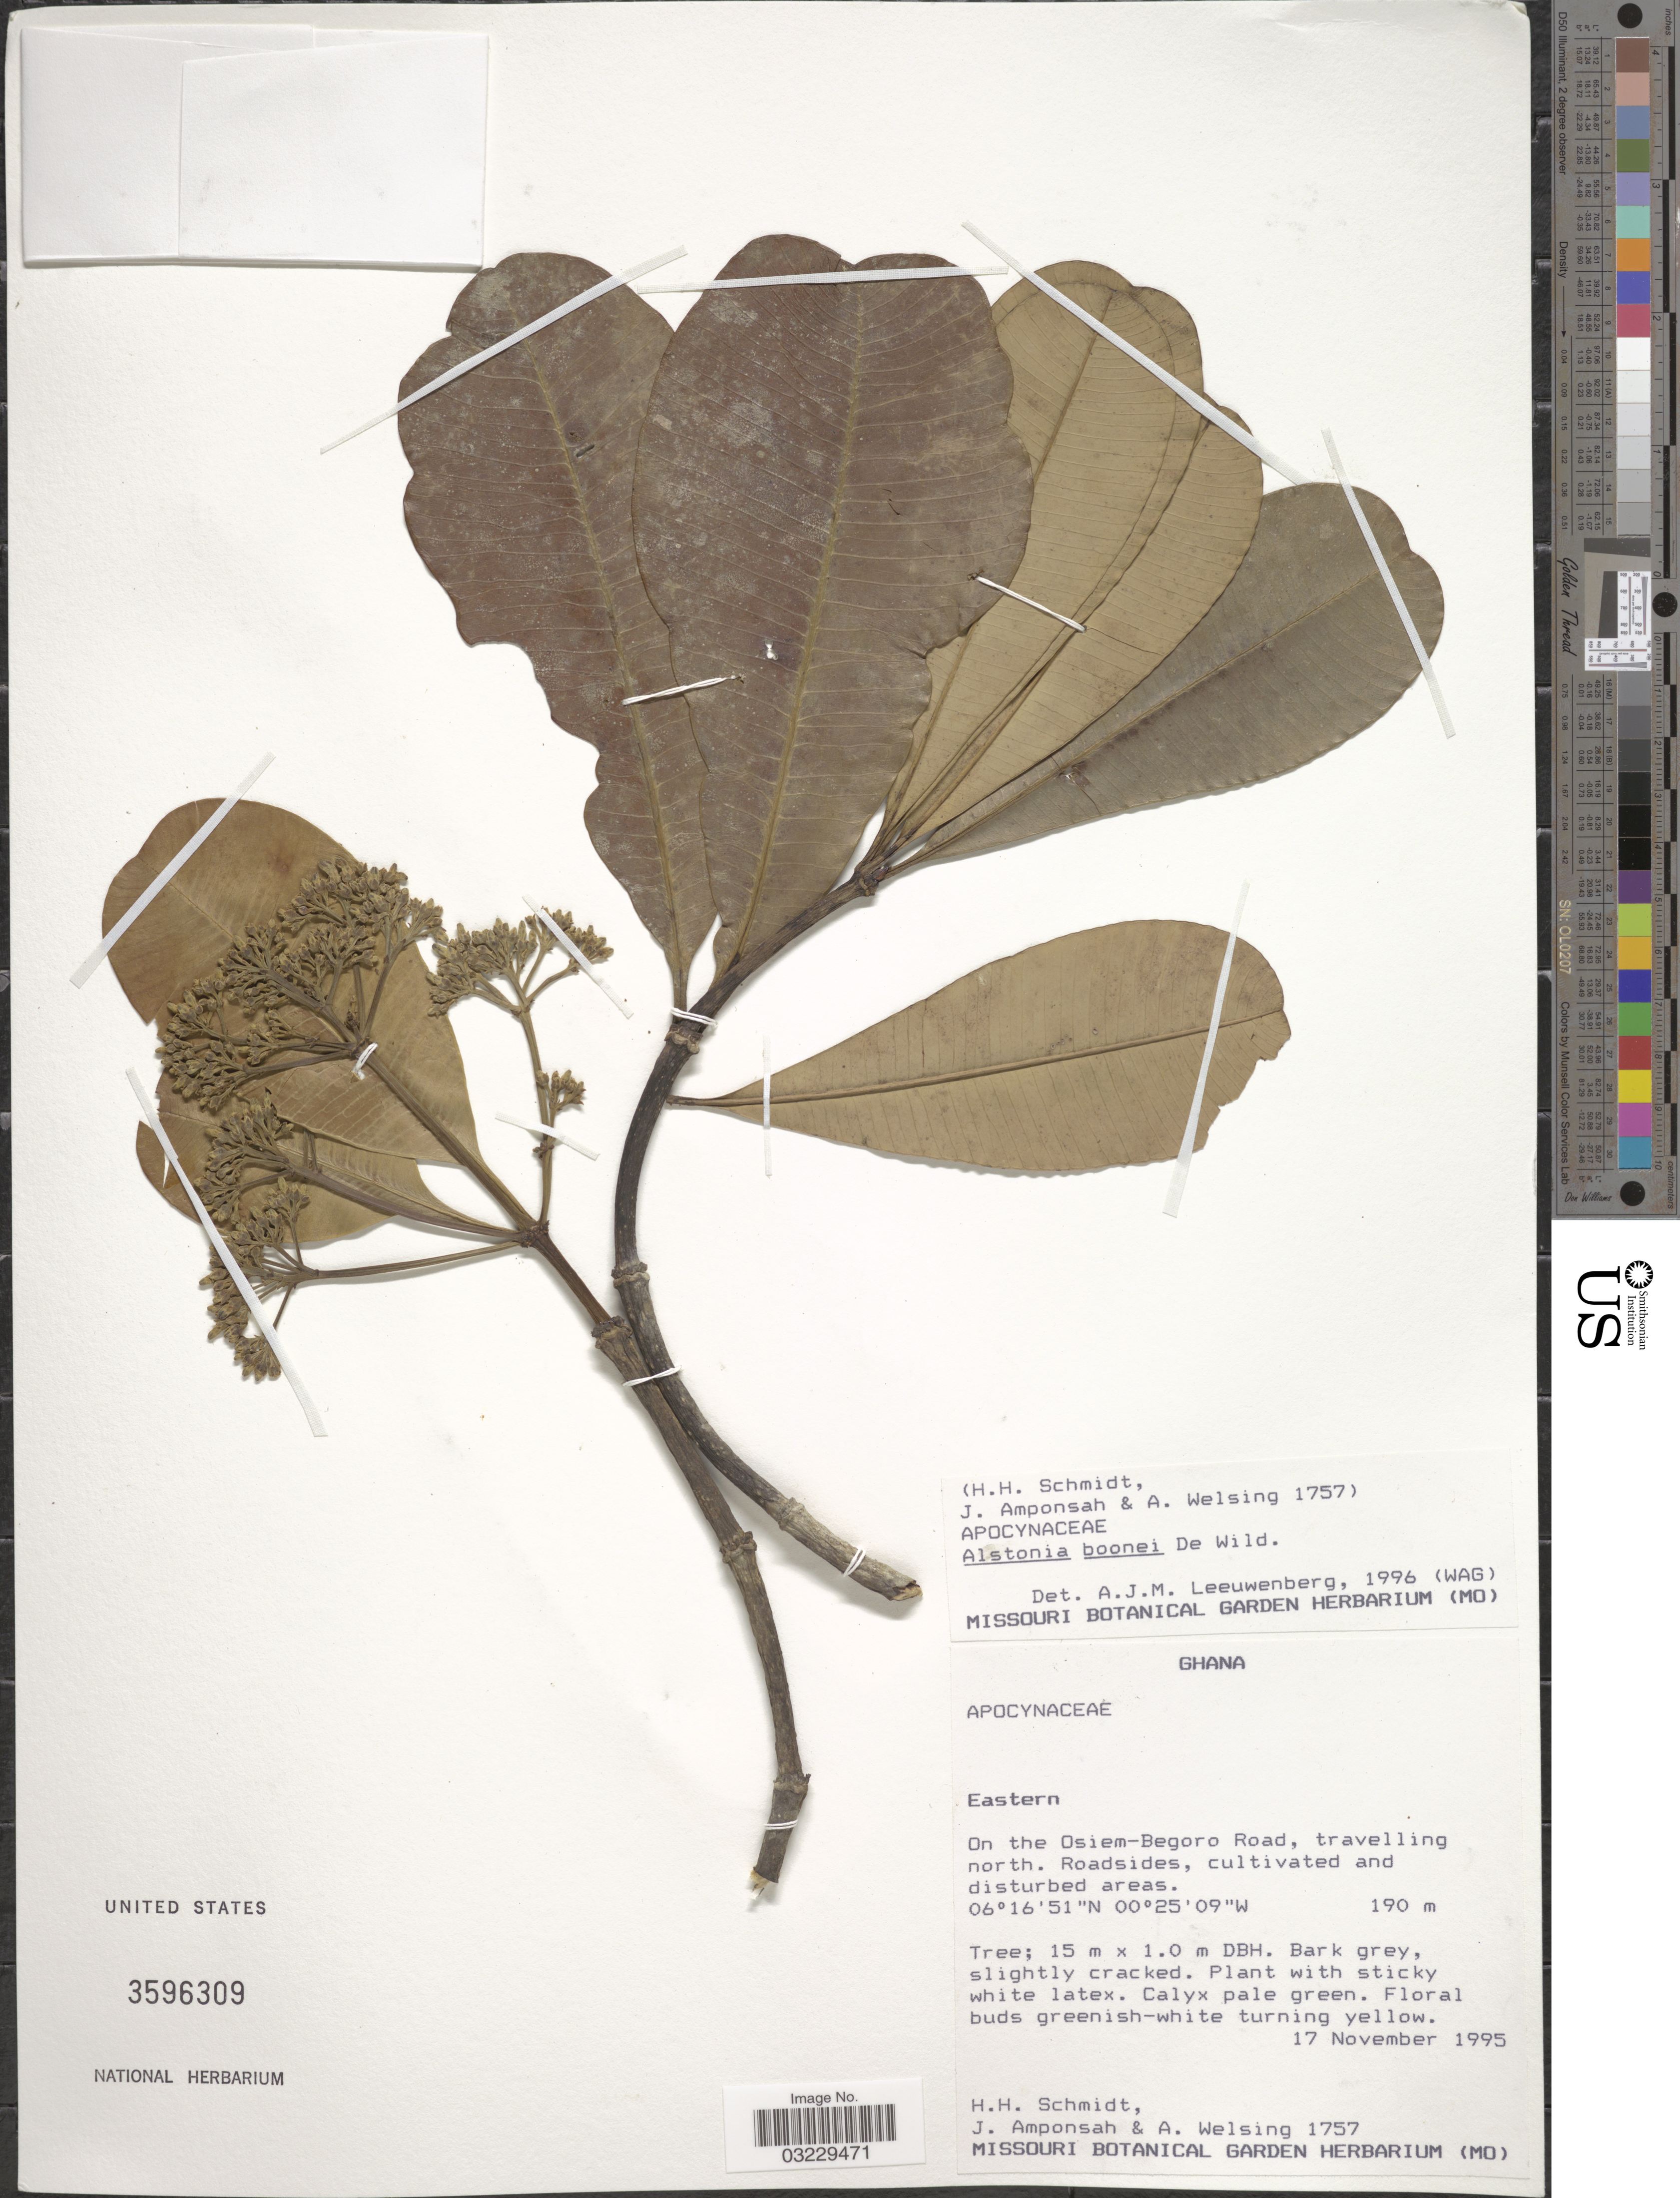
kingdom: Plantae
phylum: Tracheophyta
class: Magnoliopsida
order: Gentianales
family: Apocynaceae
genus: Alstonia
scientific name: Alstonia boonei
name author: De Wild.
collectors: H. H. Schmidt, J. Amponsah & A. Welsing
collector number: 1757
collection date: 1995-11-17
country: Ghana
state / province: Eastern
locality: Eastern, On the Osiem-Begoro Road, travelling north.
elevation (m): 190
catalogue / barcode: US 3596309